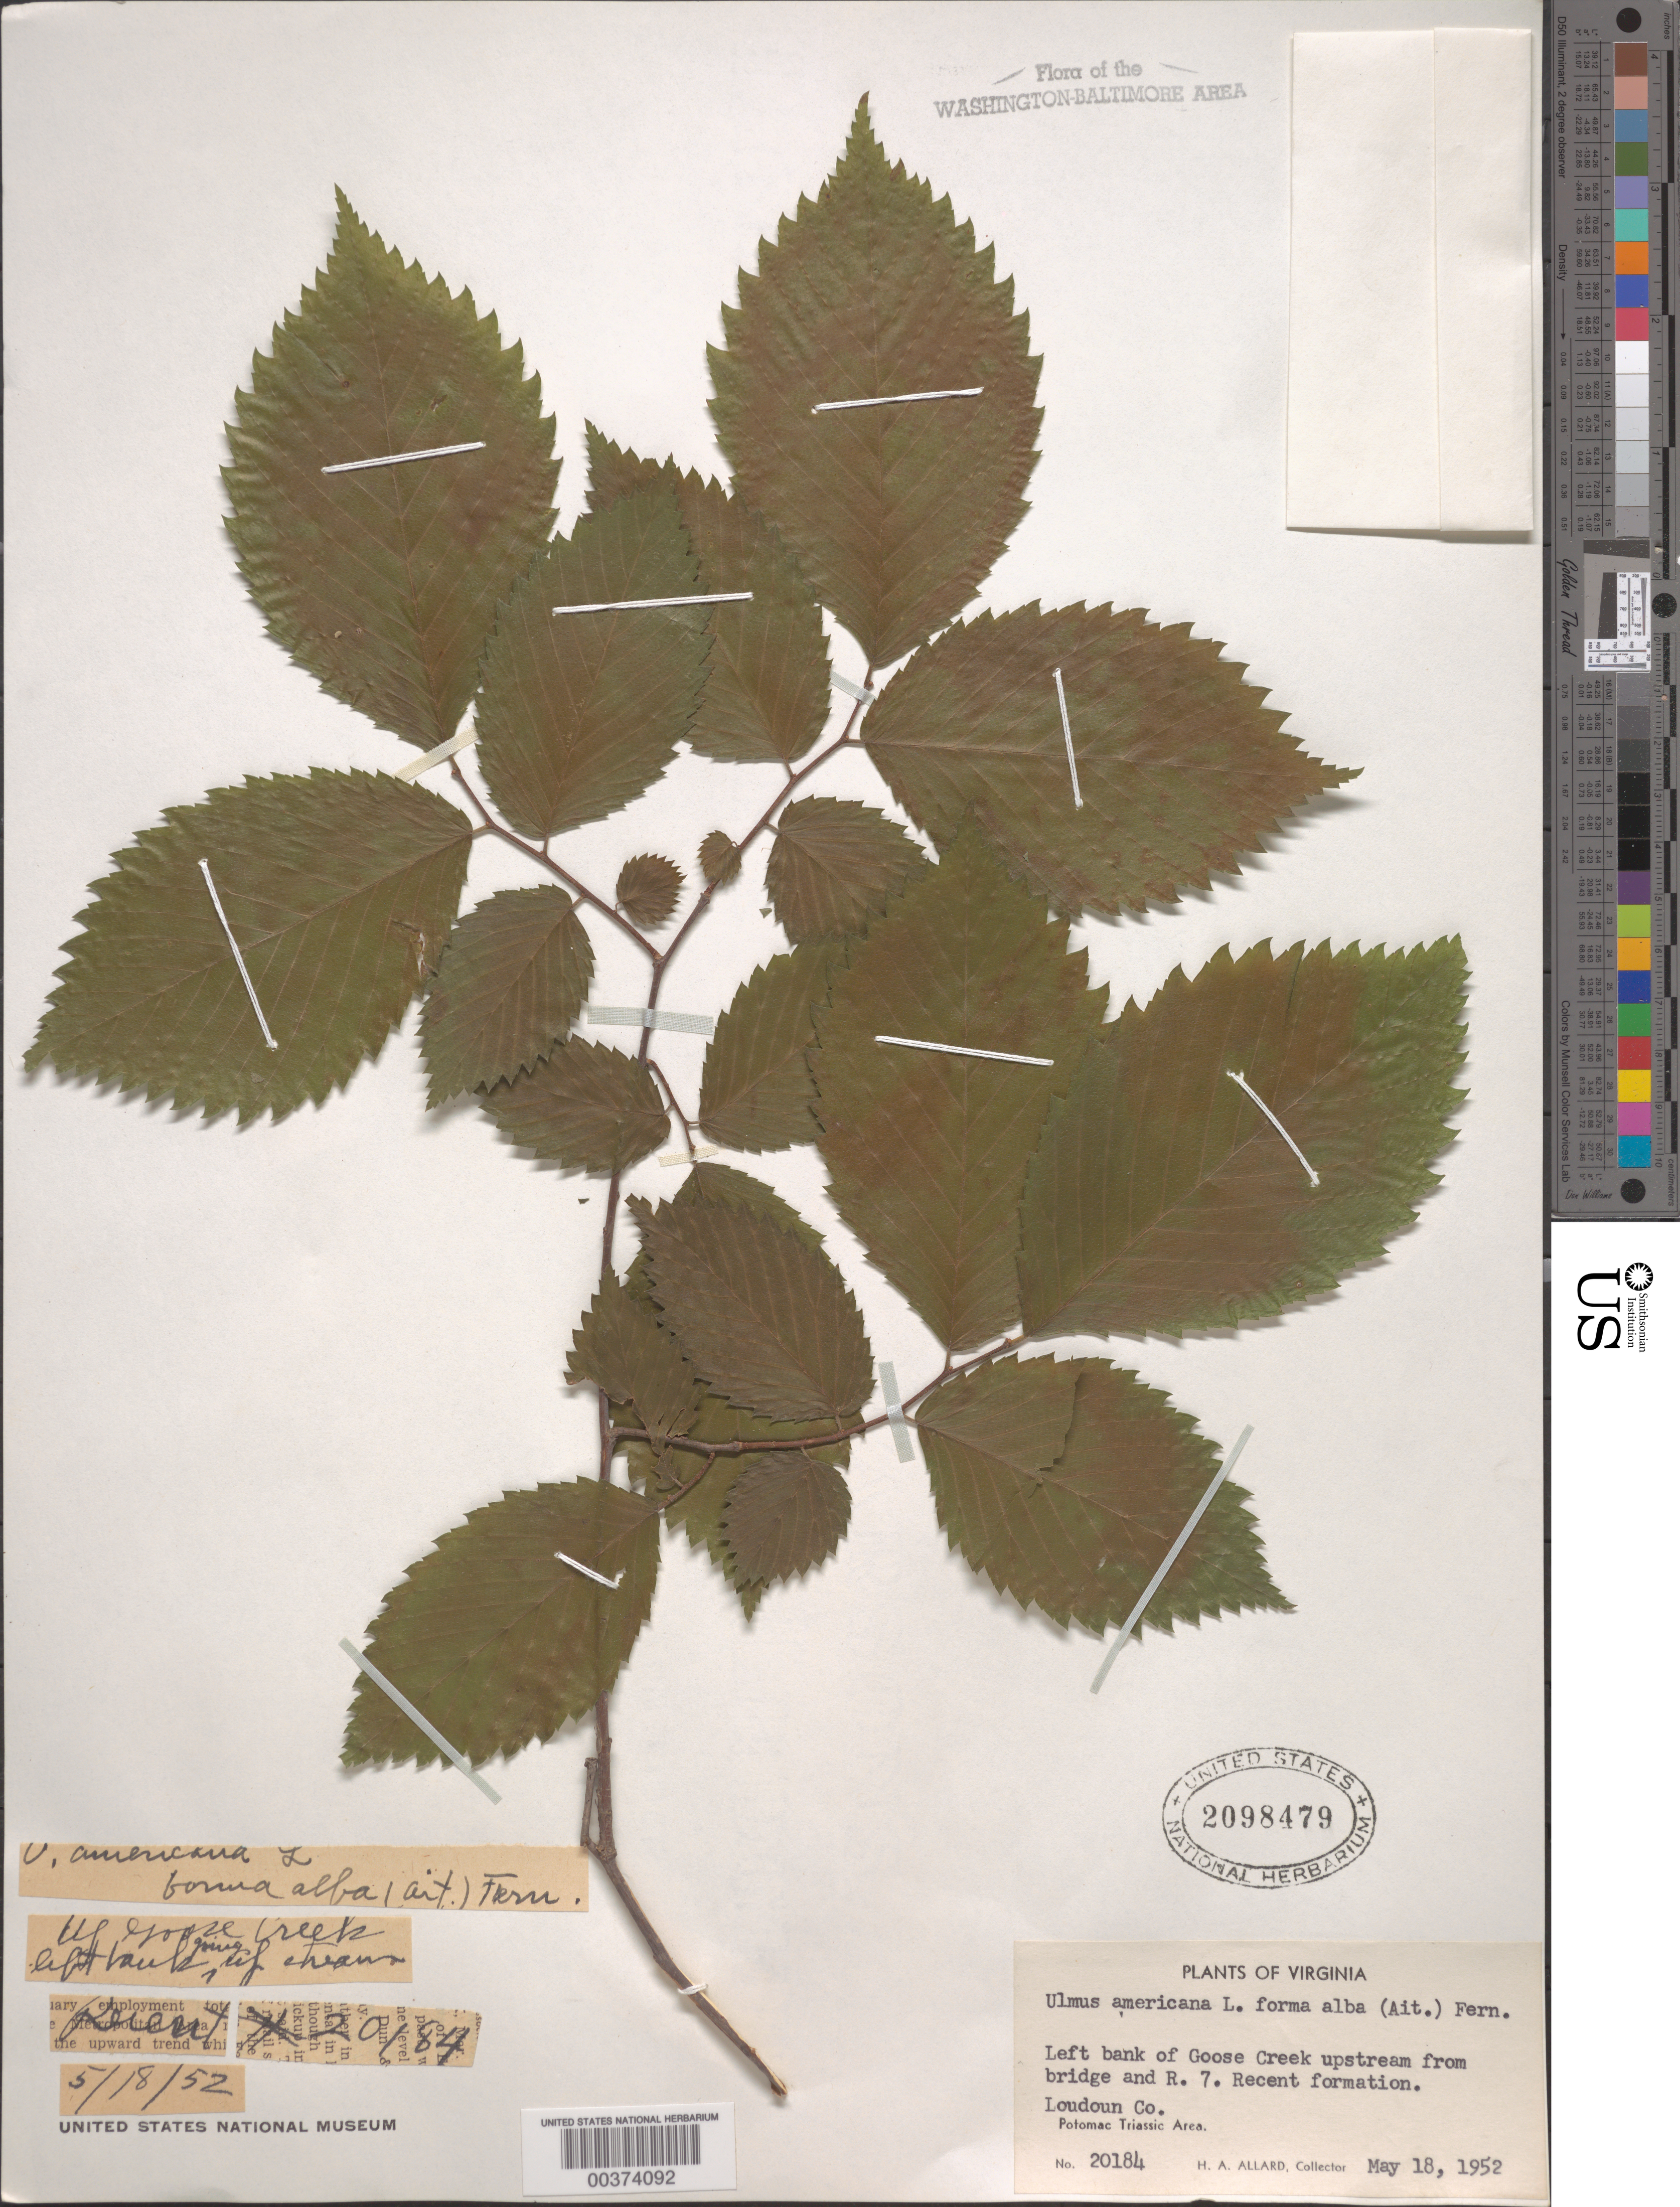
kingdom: Plantae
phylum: Tracheophyta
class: Magnoliopsida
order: Rosales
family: Ulmaceae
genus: Ulmus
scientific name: Ulmus americana f. alba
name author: (Aiton) Fernald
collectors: H. A. Allard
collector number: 20184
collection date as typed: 18 May 1952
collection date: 1952-05-18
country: United States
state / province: Virginia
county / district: Loudoun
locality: Upstream from Route 7 on Goose Creek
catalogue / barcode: US 2098479